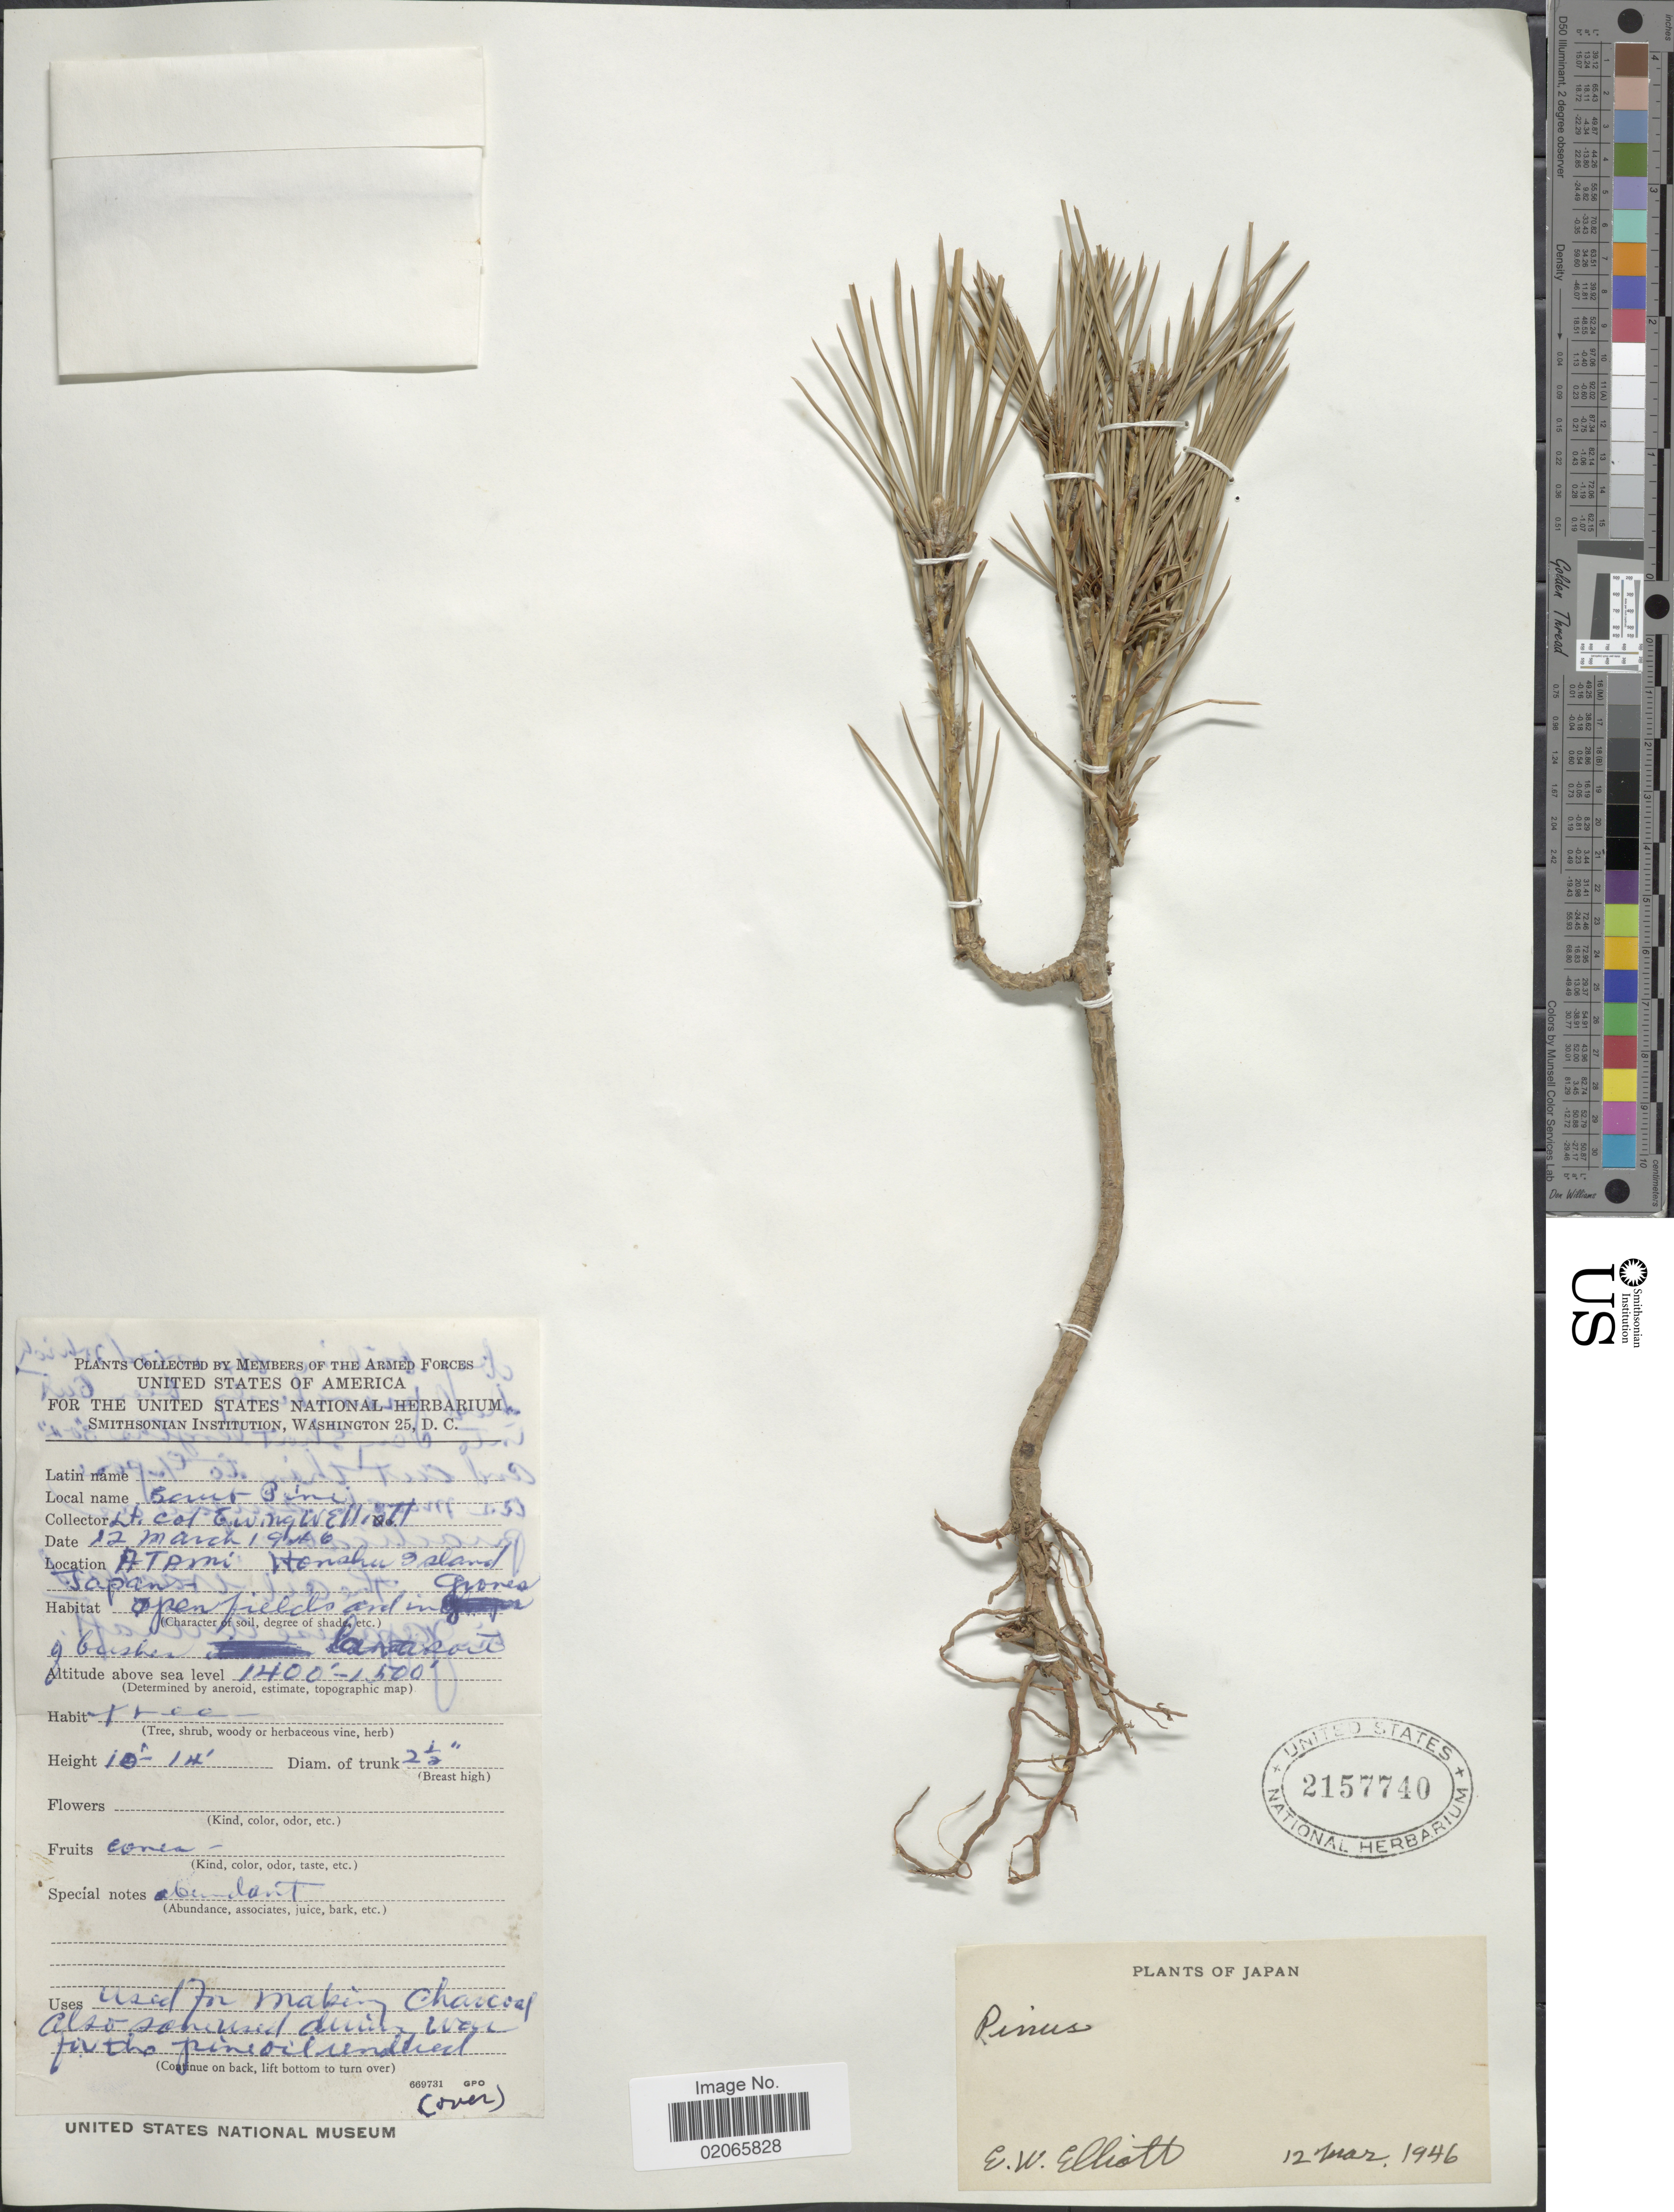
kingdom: Plantae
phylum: Tracheophyta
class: Pinopsida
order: Pinales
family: Pinaceae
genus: Pinus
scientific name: Pinus sp.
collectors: E. Elliot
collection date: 1946-03-12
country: Japan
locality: Atami, Honshu Island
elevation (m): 427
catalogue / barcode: US 2157740